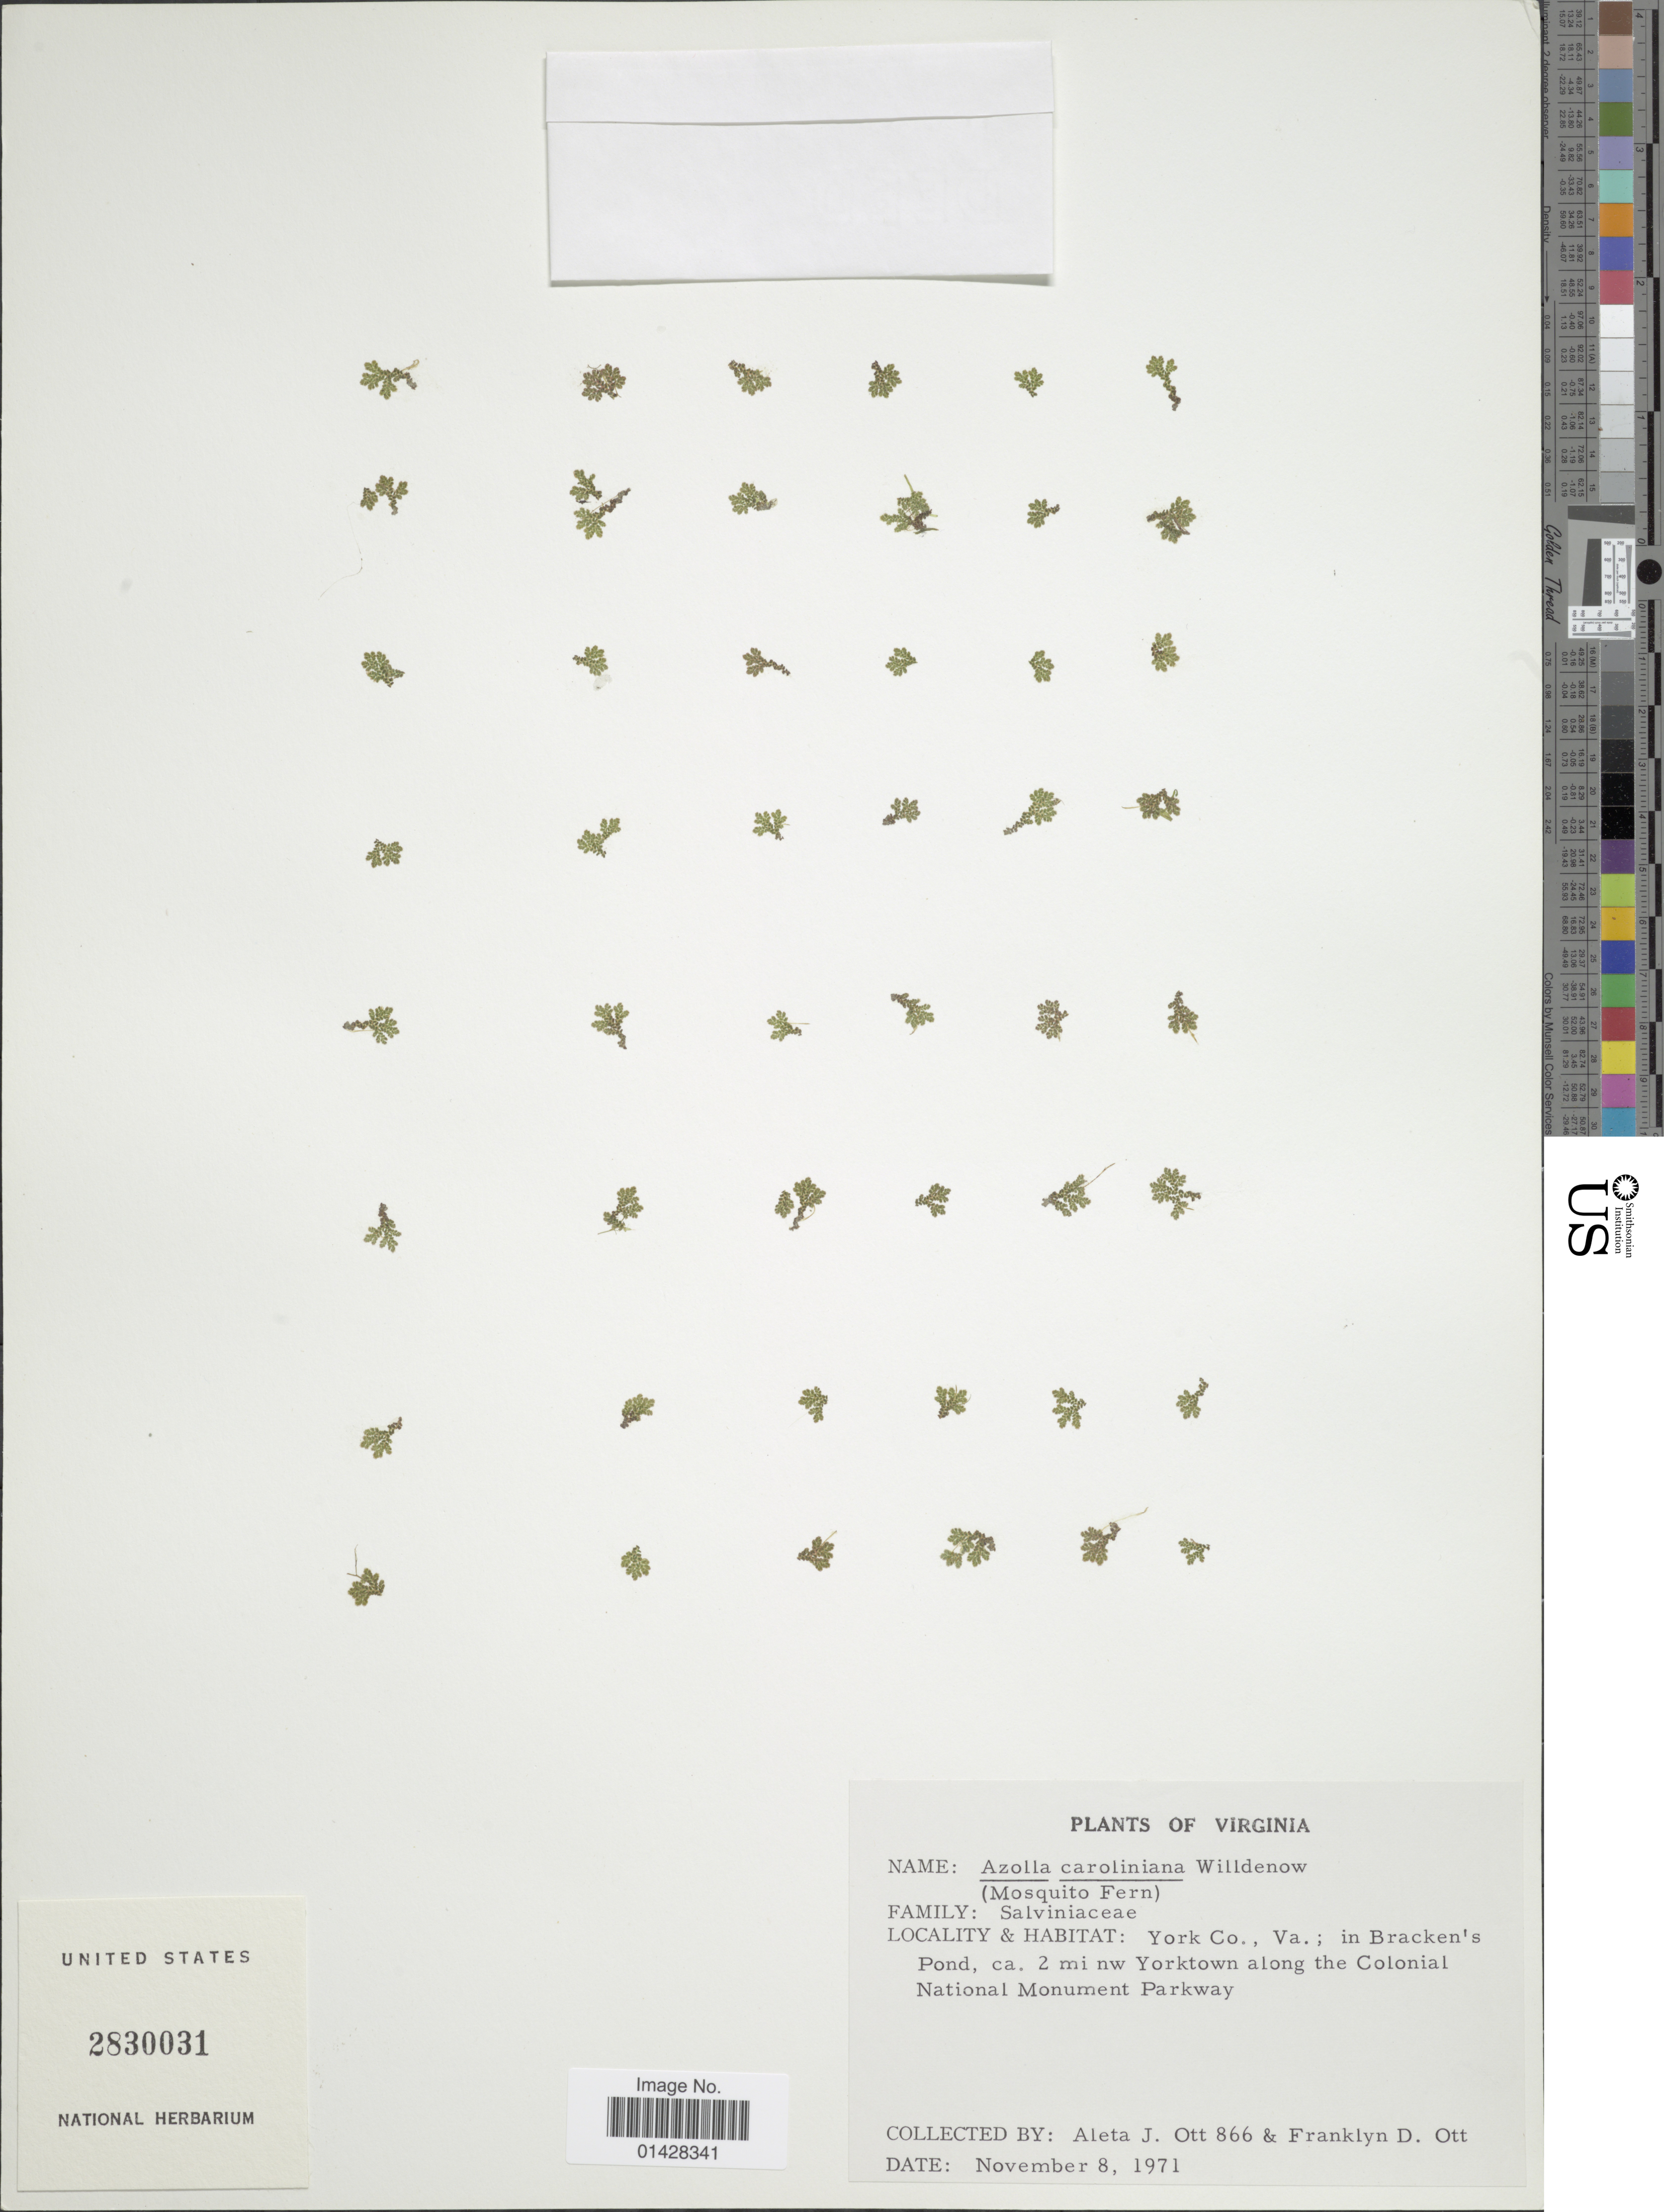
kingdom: Plantae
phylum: Tracheophyta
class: Polypodiopsida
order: Salviniales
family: Salviniaceae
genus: Azolla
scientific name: Azolla caroliniana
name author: Willd.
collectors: A. Ott & F. Ott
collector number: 866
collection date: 1971-11-08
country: United States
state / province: Virginia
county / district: York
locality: York Co., Va.; in Bracken's Pond, ca. 2 mi nw Yorktown along the Colonial National Monument Parkway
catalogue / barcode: US 2830031